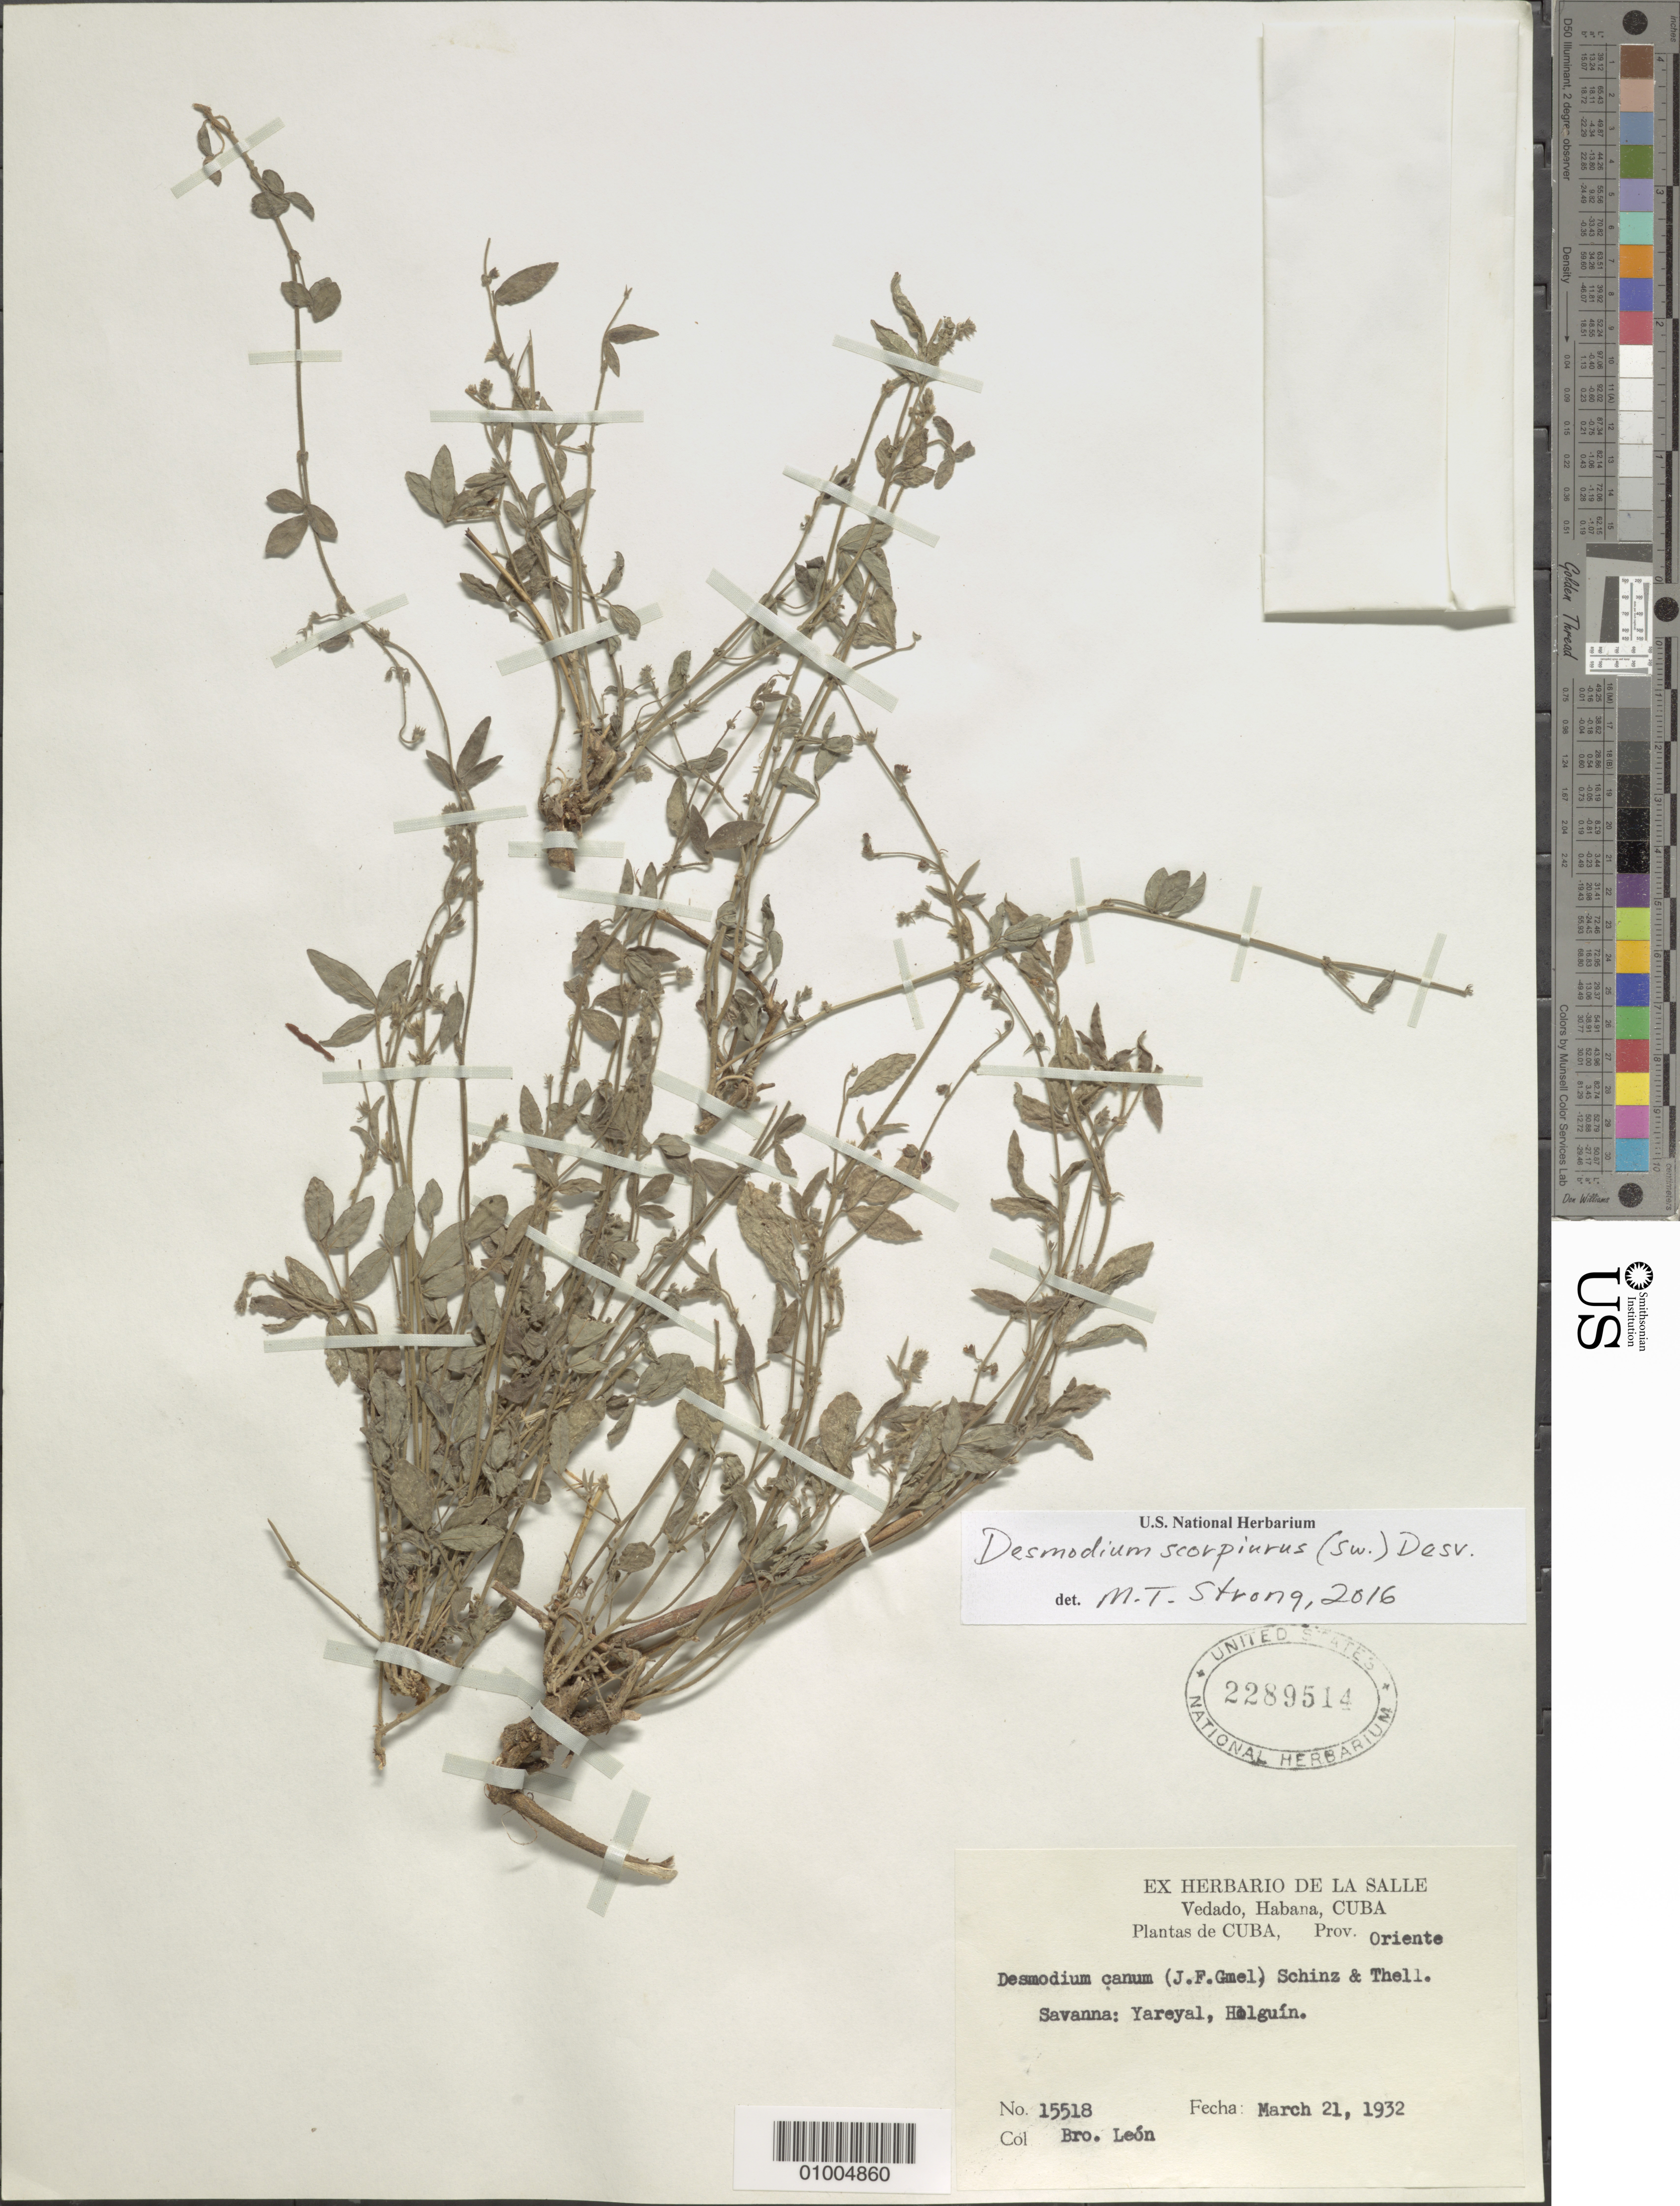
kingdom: Plantae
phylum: Tracheophyta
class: Magnoliopsida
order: Fabales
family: Fabaceae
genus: Desmodium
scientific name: Desmodium scorpiurus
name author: (Sw.) Desv. ex DC.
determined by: Strong, M. T., (US), Smithsonian Institution - National Museum of Natural History (UNITED STATES)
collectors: Bro. León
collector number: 15518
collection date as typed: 21 Mar 1932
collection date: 1932-03-21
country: Cuba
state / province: Holguín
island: Cuba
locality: Savanna:Yareyal, Holguin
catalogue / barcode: US 2289514